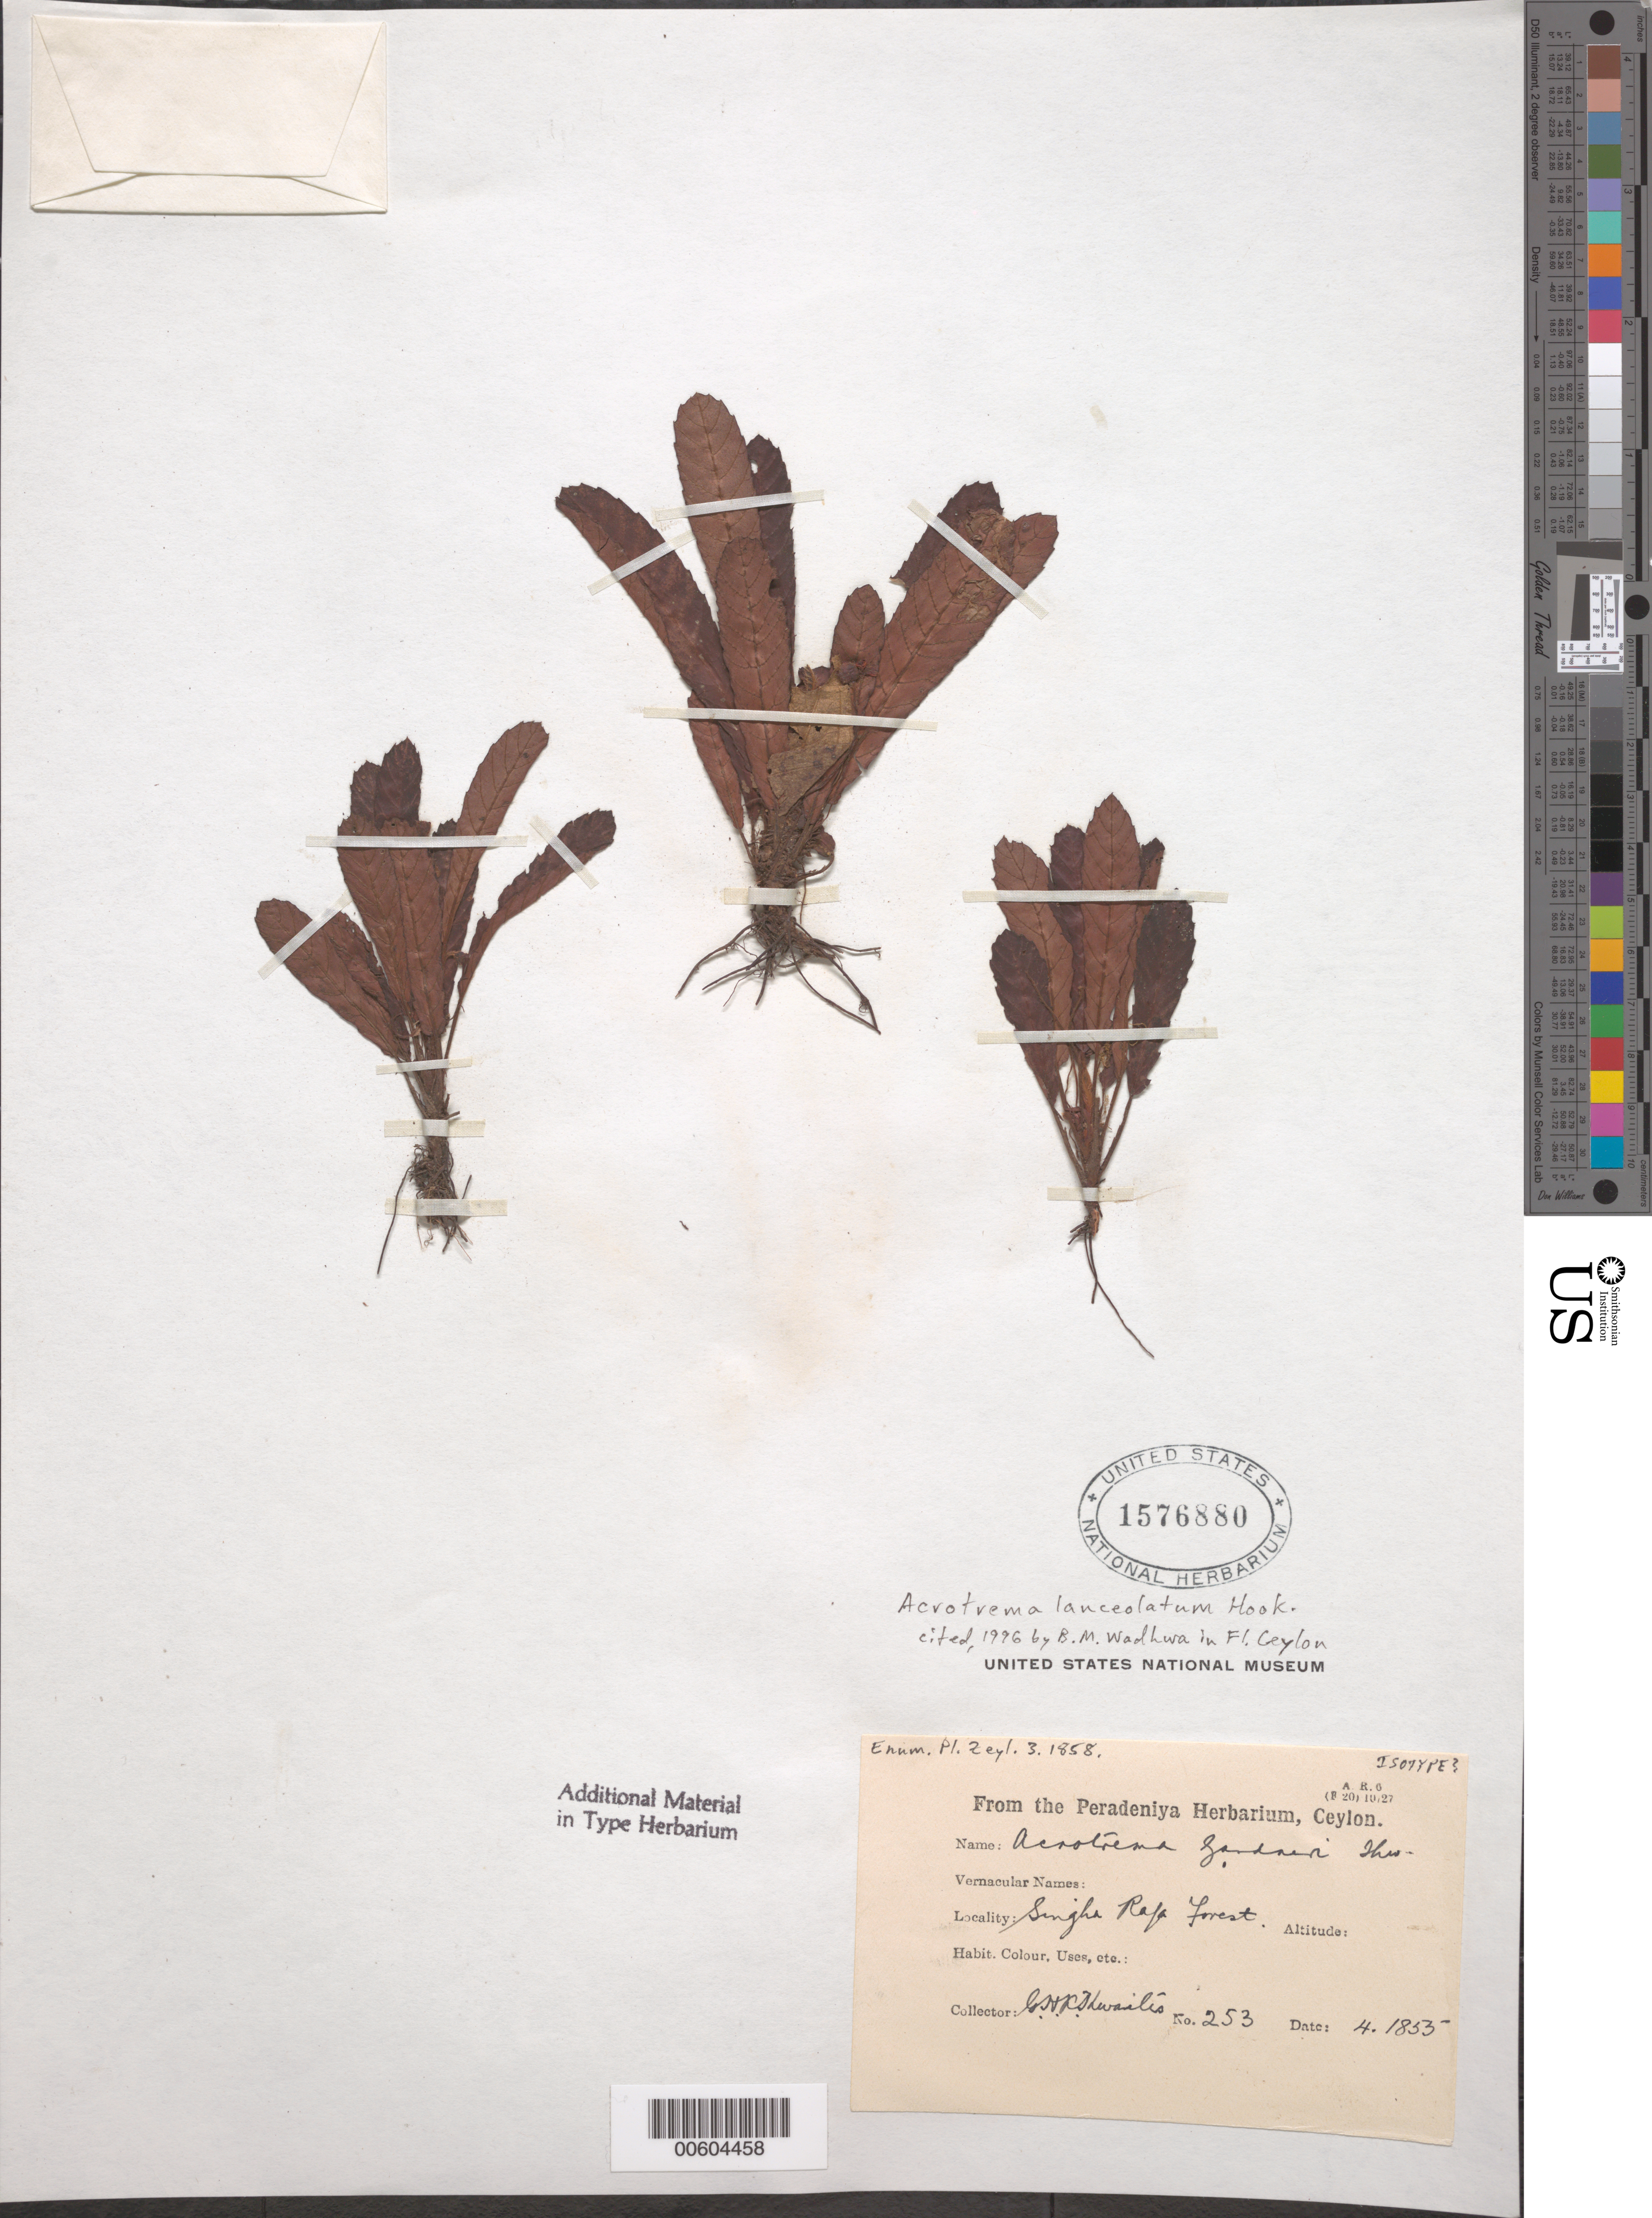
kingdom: Plantae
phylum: Tracheophyta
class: Magnoliopsida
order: Dilleniales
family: Dilleniaceae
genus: Acrotrema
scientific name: Acrotrema lanceolatum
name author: Hook.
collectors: G. H. K. Thwaites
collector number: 253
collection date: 1855-04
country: Sri Lanka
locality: Singha Raja Forest.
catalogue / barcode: US 1576880